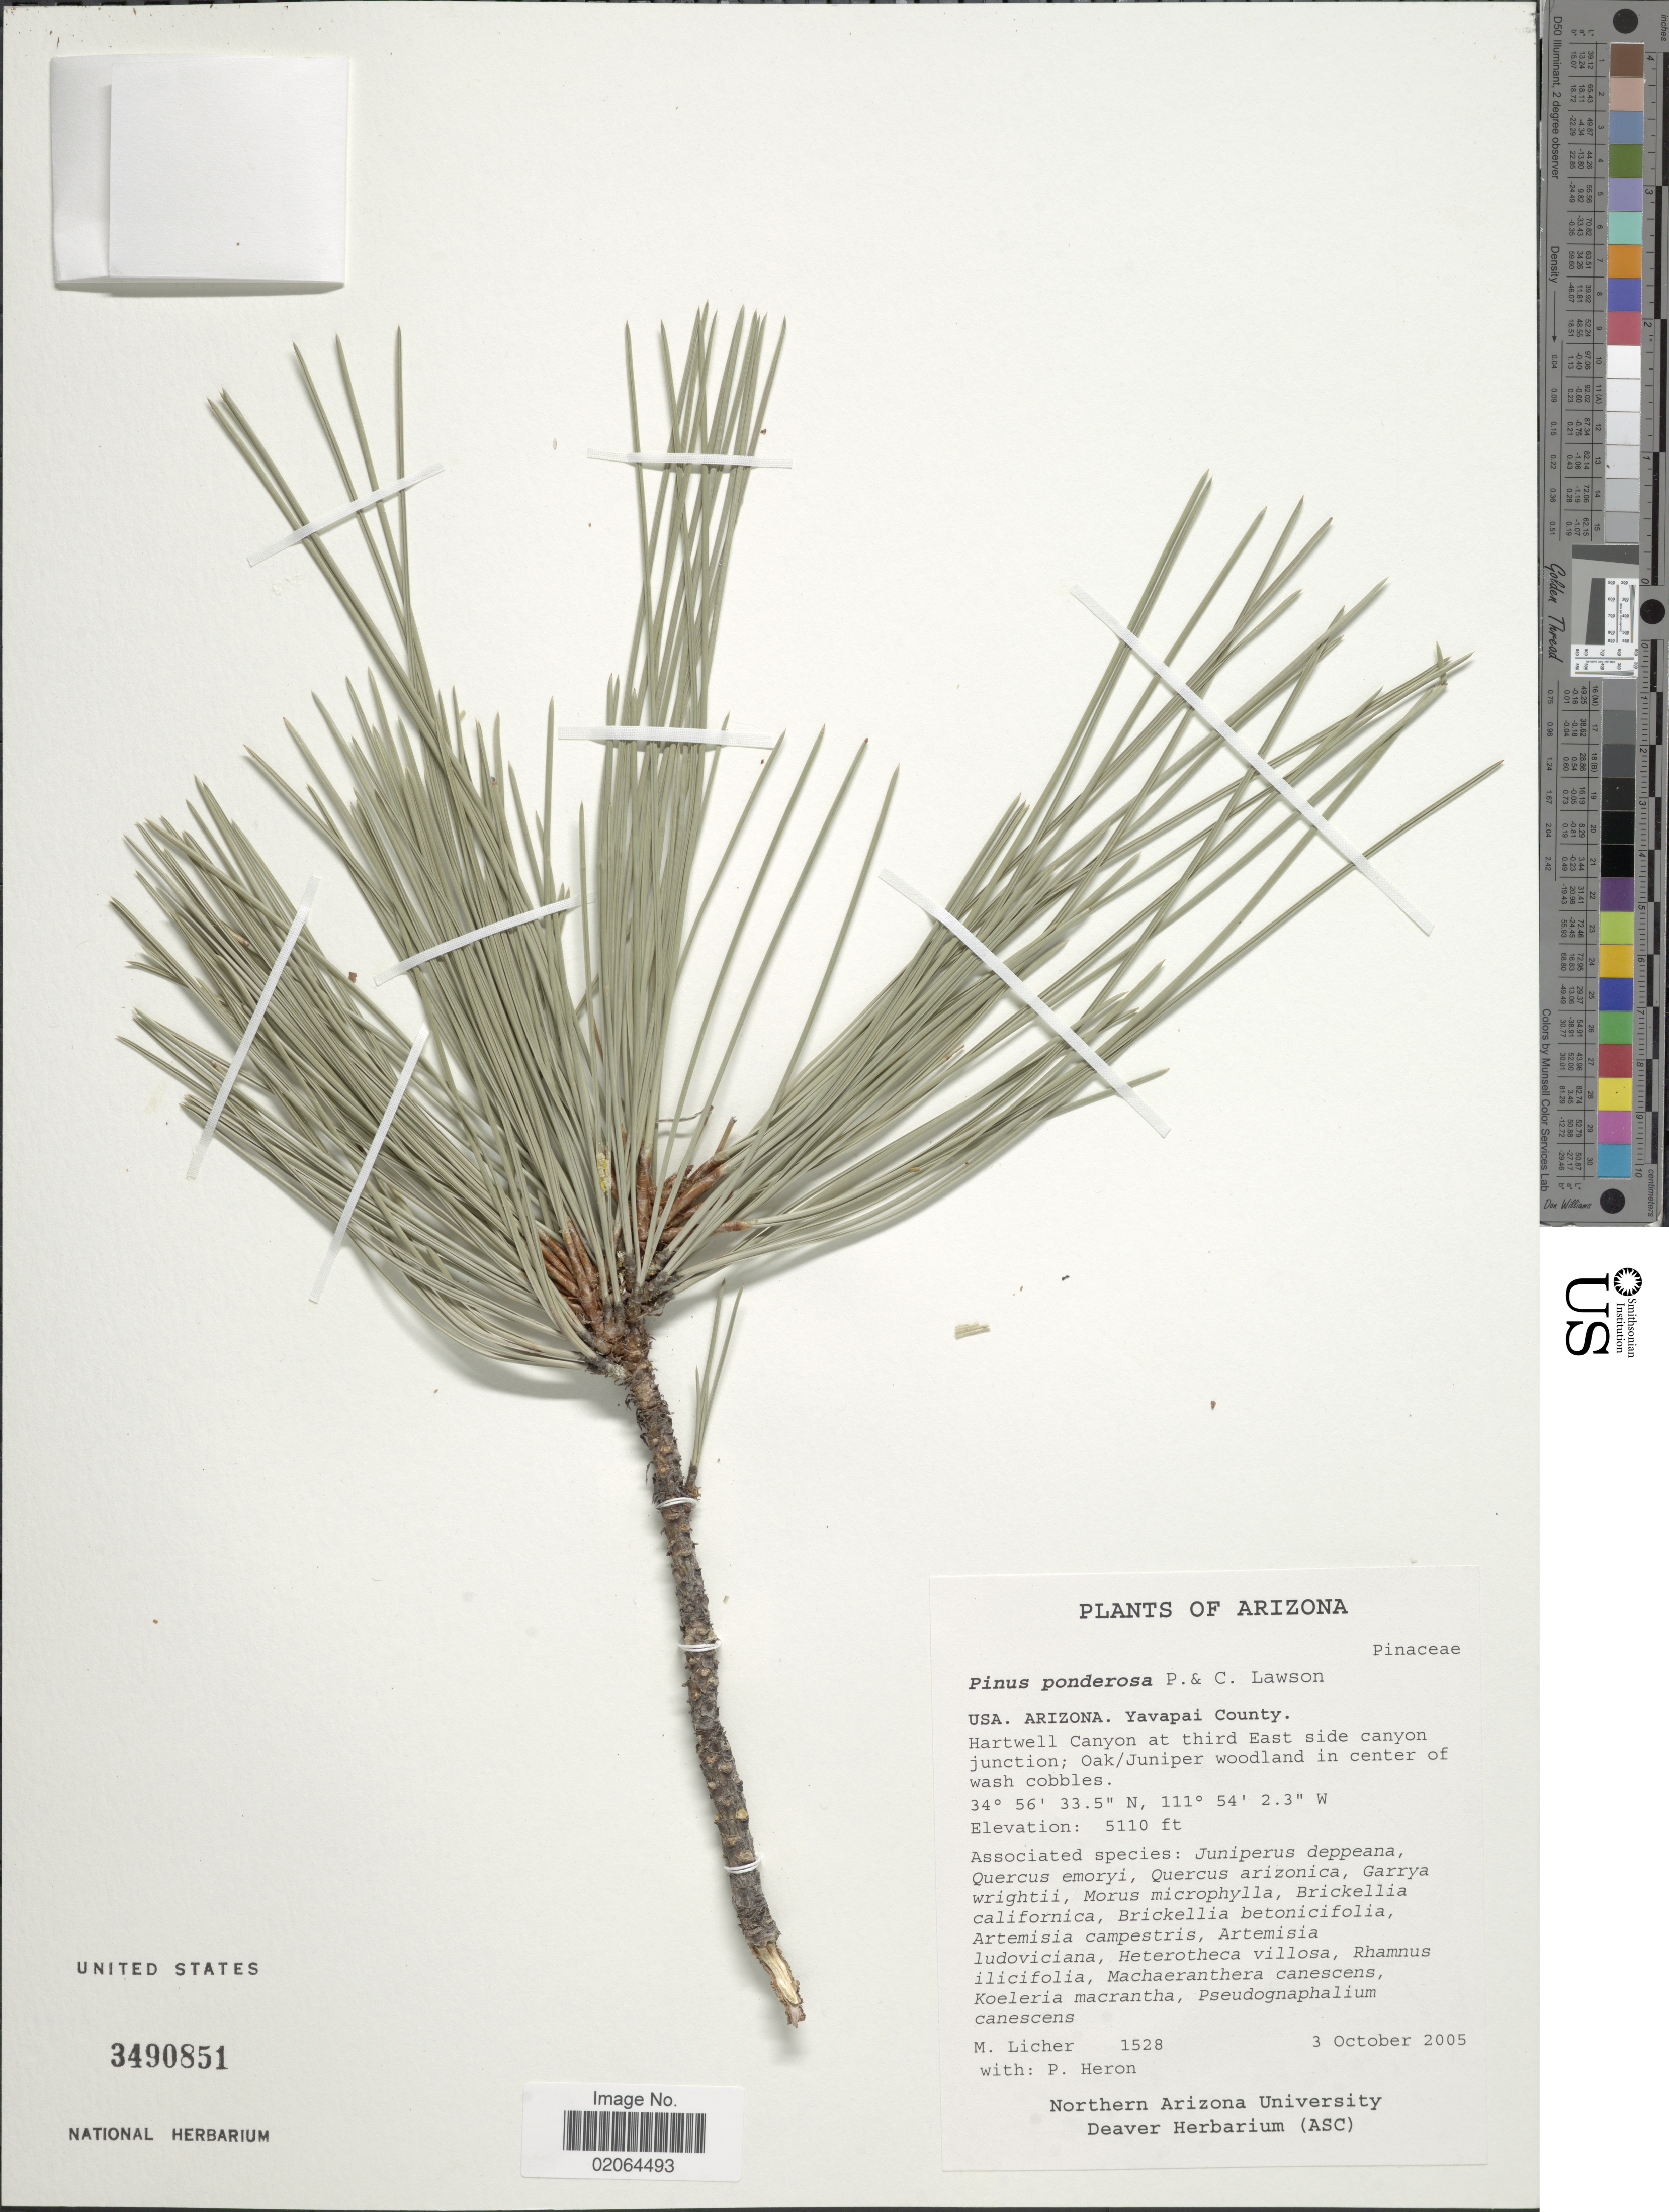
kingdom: Plantae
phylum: Tracheophyta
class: Pinopsida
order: Pinales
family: Pinaceae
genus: Pinus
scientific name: Pinus ponderosa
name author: Douglas ex C. Lawson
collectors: M. Licher & P. Heron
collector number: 1528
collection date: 2005-10-03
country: United States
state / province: Arizona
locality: Arizona. USA. Arizona. Yavapai County. Hartwell Canyon at third East side canyon junction; Oak/Juniper woodland in center of wash cobbles.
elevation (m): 1558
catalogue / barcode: US 3490851